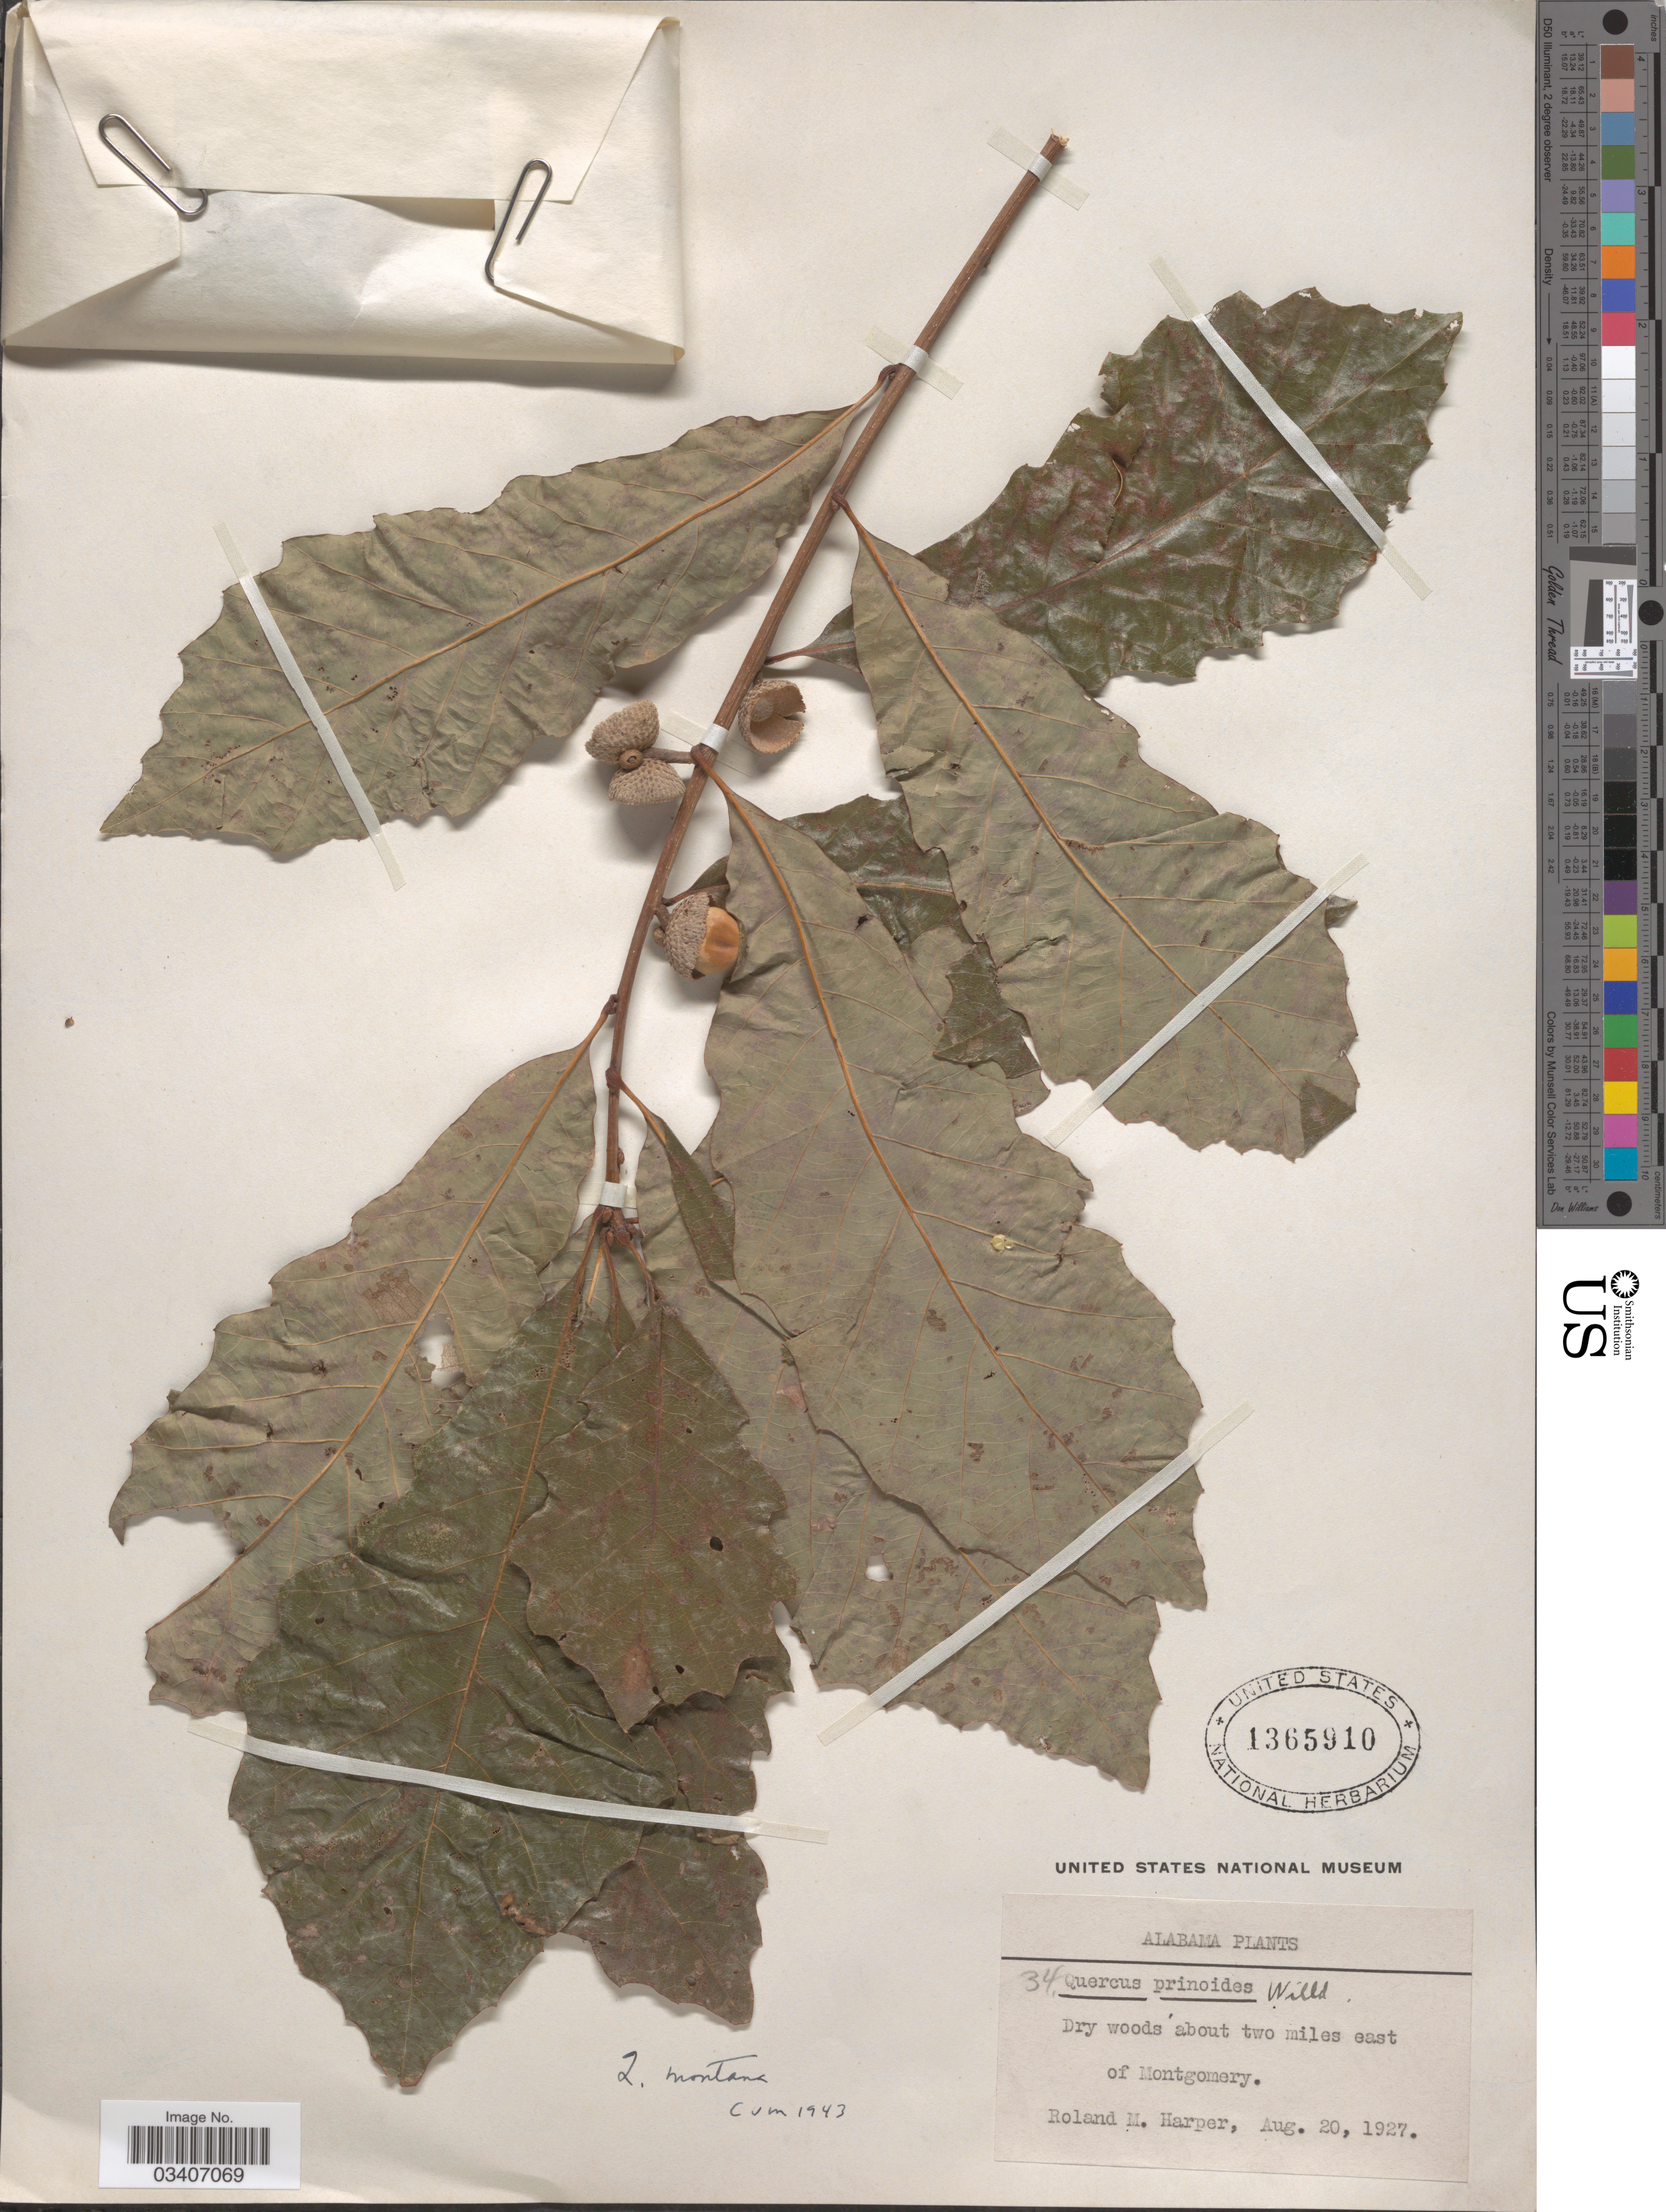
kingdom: Plantae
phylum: Tracheophyta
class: Magnoliopsida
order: Fagales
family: Fagaceae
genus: Quercus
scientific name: Quercus montana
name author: Willd.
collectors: R. Harper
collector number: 34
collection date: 1927-08-20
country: United States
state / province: Alabama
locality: Dry woods about two miles east of Montgomery.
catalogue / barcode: US 1365910